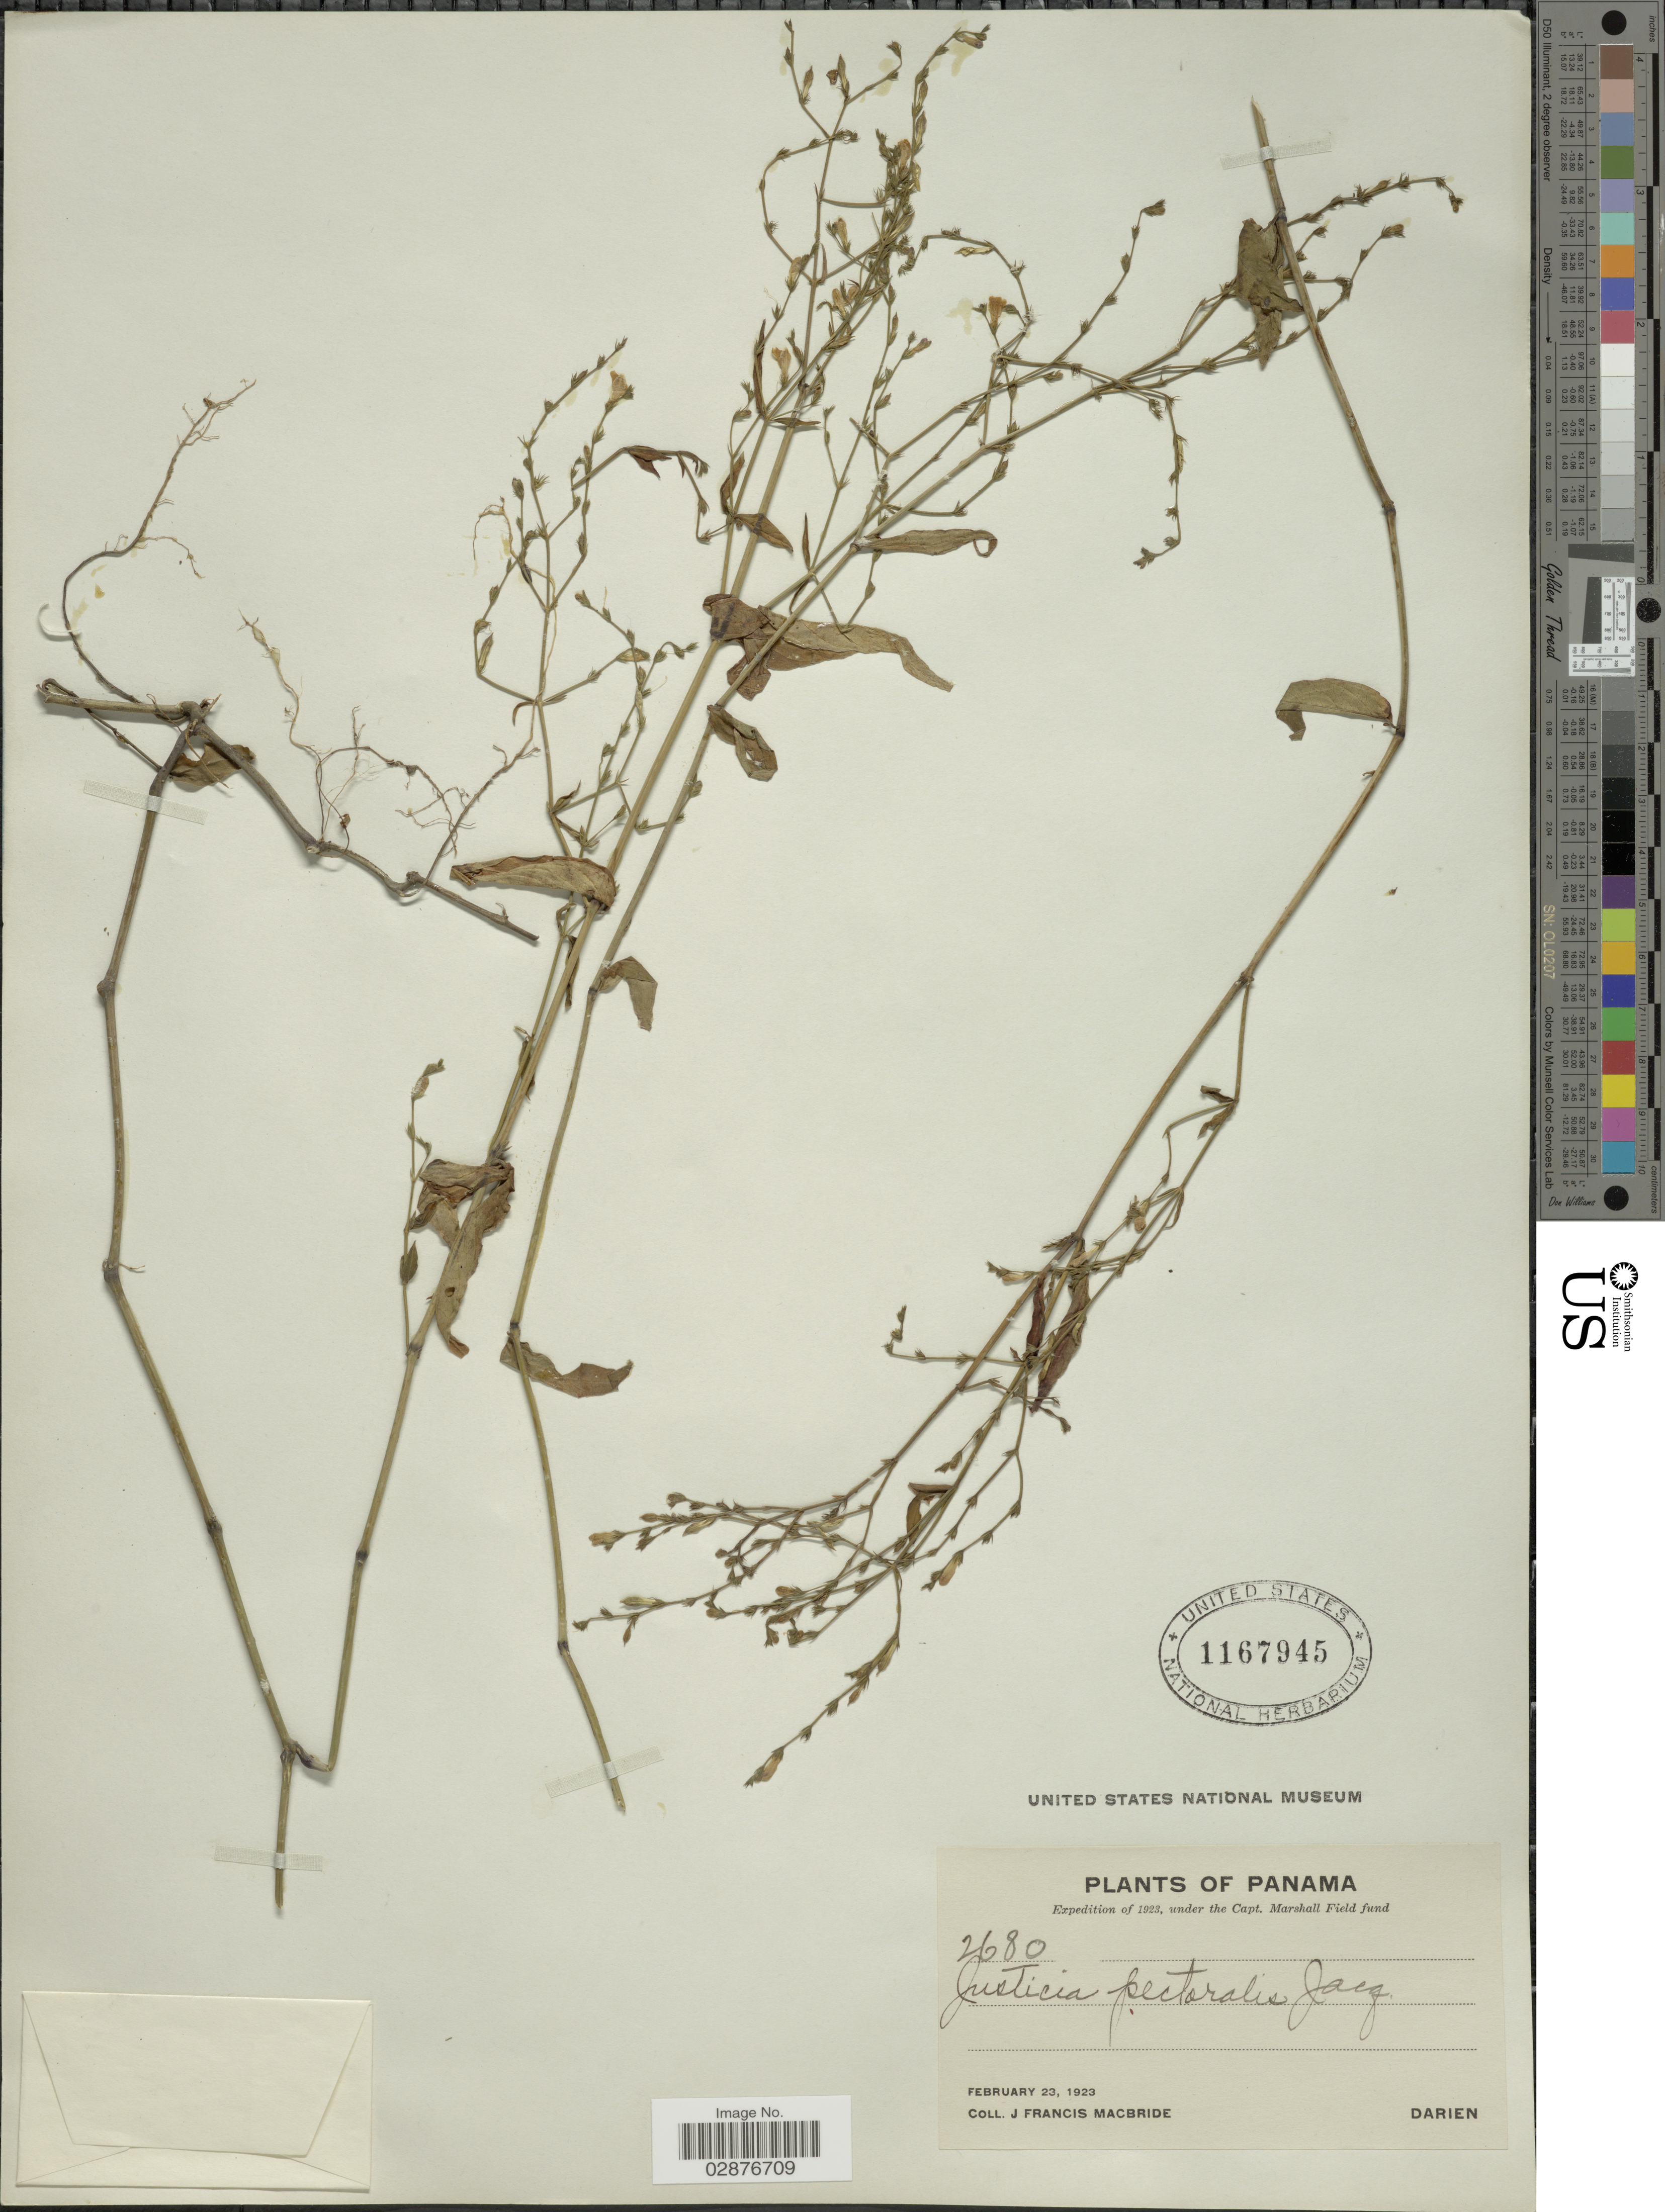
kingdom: Plantae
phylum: Tracheophyta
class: Magnoliopsida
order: Lamiales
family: Acanthaceae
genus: Justicia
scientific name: Justicia pectoralis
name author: Jacq.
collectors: J. F. Macbride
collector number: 2680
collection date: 1923-02-23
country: Panama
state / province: Darién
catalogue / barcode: US 1167945